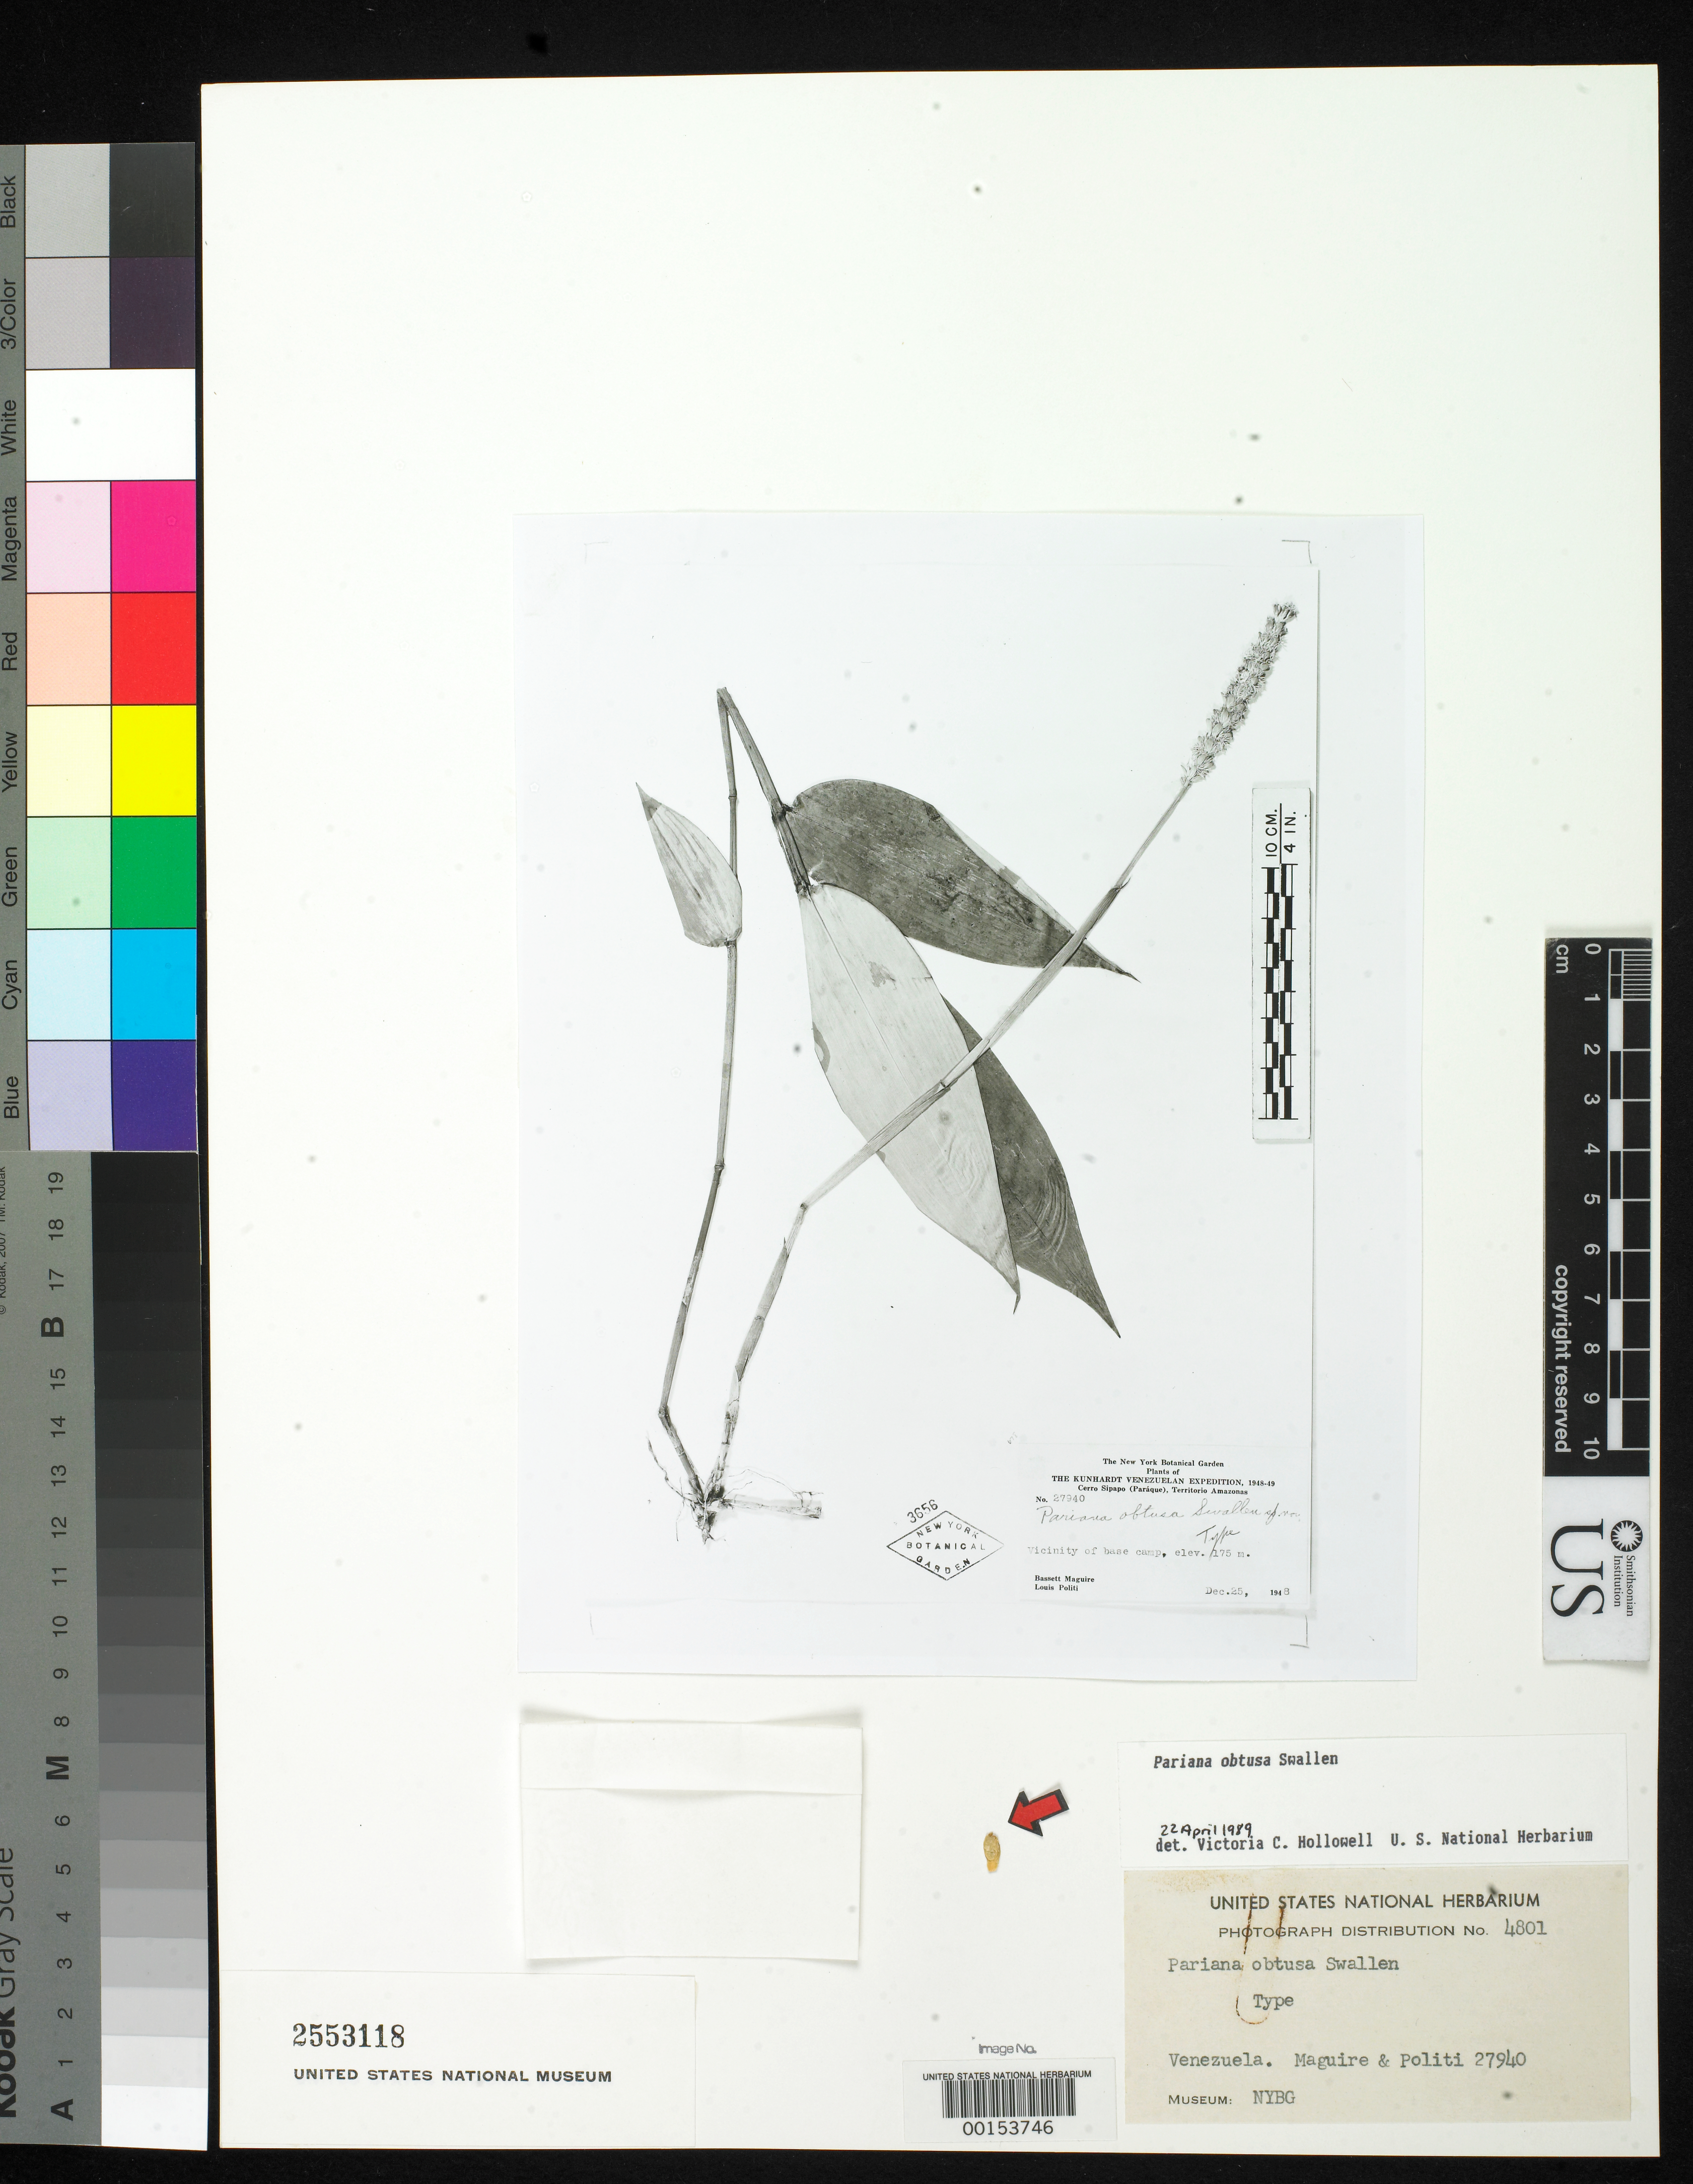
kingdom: Plantae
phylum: Tracheophyta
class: Liliopsida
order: Poales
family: Poaceae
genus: Pariana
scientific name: Pariana obtusa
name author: Swallen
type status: Isotype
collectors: B. Maguire & L. Politi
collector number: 27940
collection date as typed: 25 Dec 1948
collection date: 1948-12-25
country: Venezuela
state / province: Amazonas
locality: Cerro Sipapo.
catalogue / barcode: US 2553118